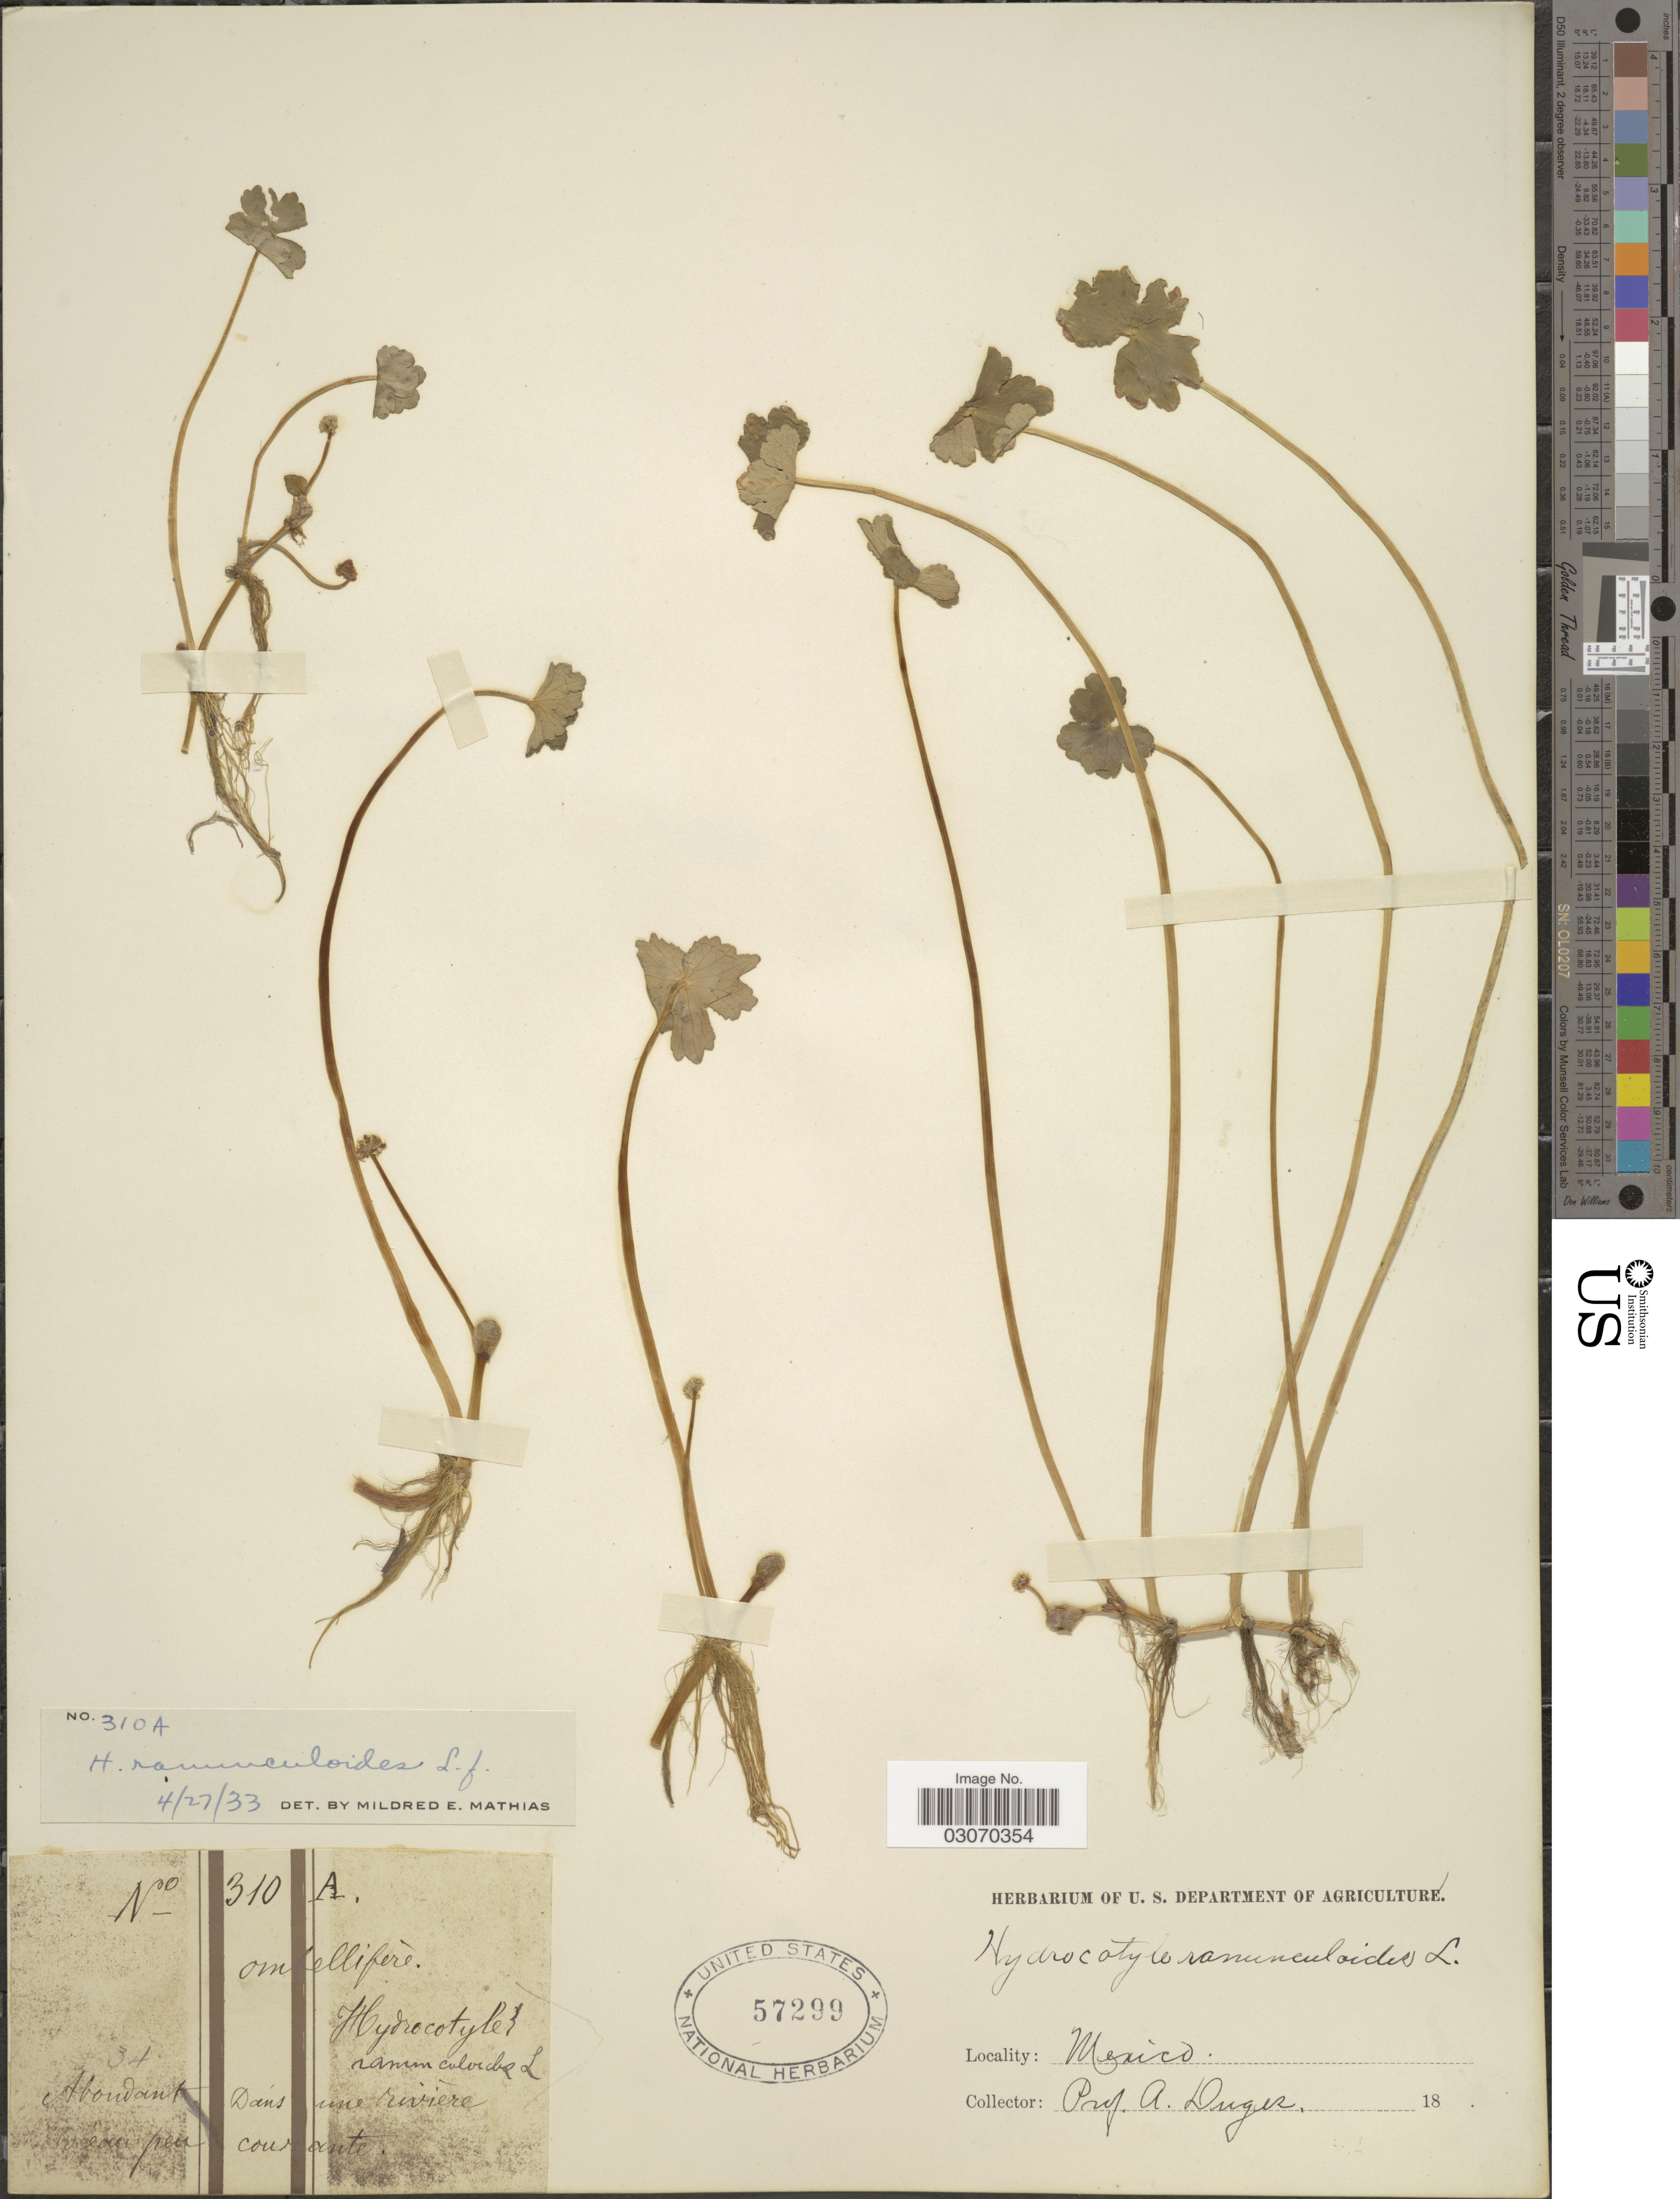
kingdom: Plantae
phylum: Tracheophyta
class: Magnoliopsida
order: Apiales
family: Araliaceae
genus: Hydrocotyle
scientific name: Hydrocotyle ranunculoides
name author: L. f.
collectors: A. Duges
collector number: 310A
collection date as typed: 18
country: Mexico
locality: Dans une rivière d'eau peu courante.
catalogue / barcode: US 57299